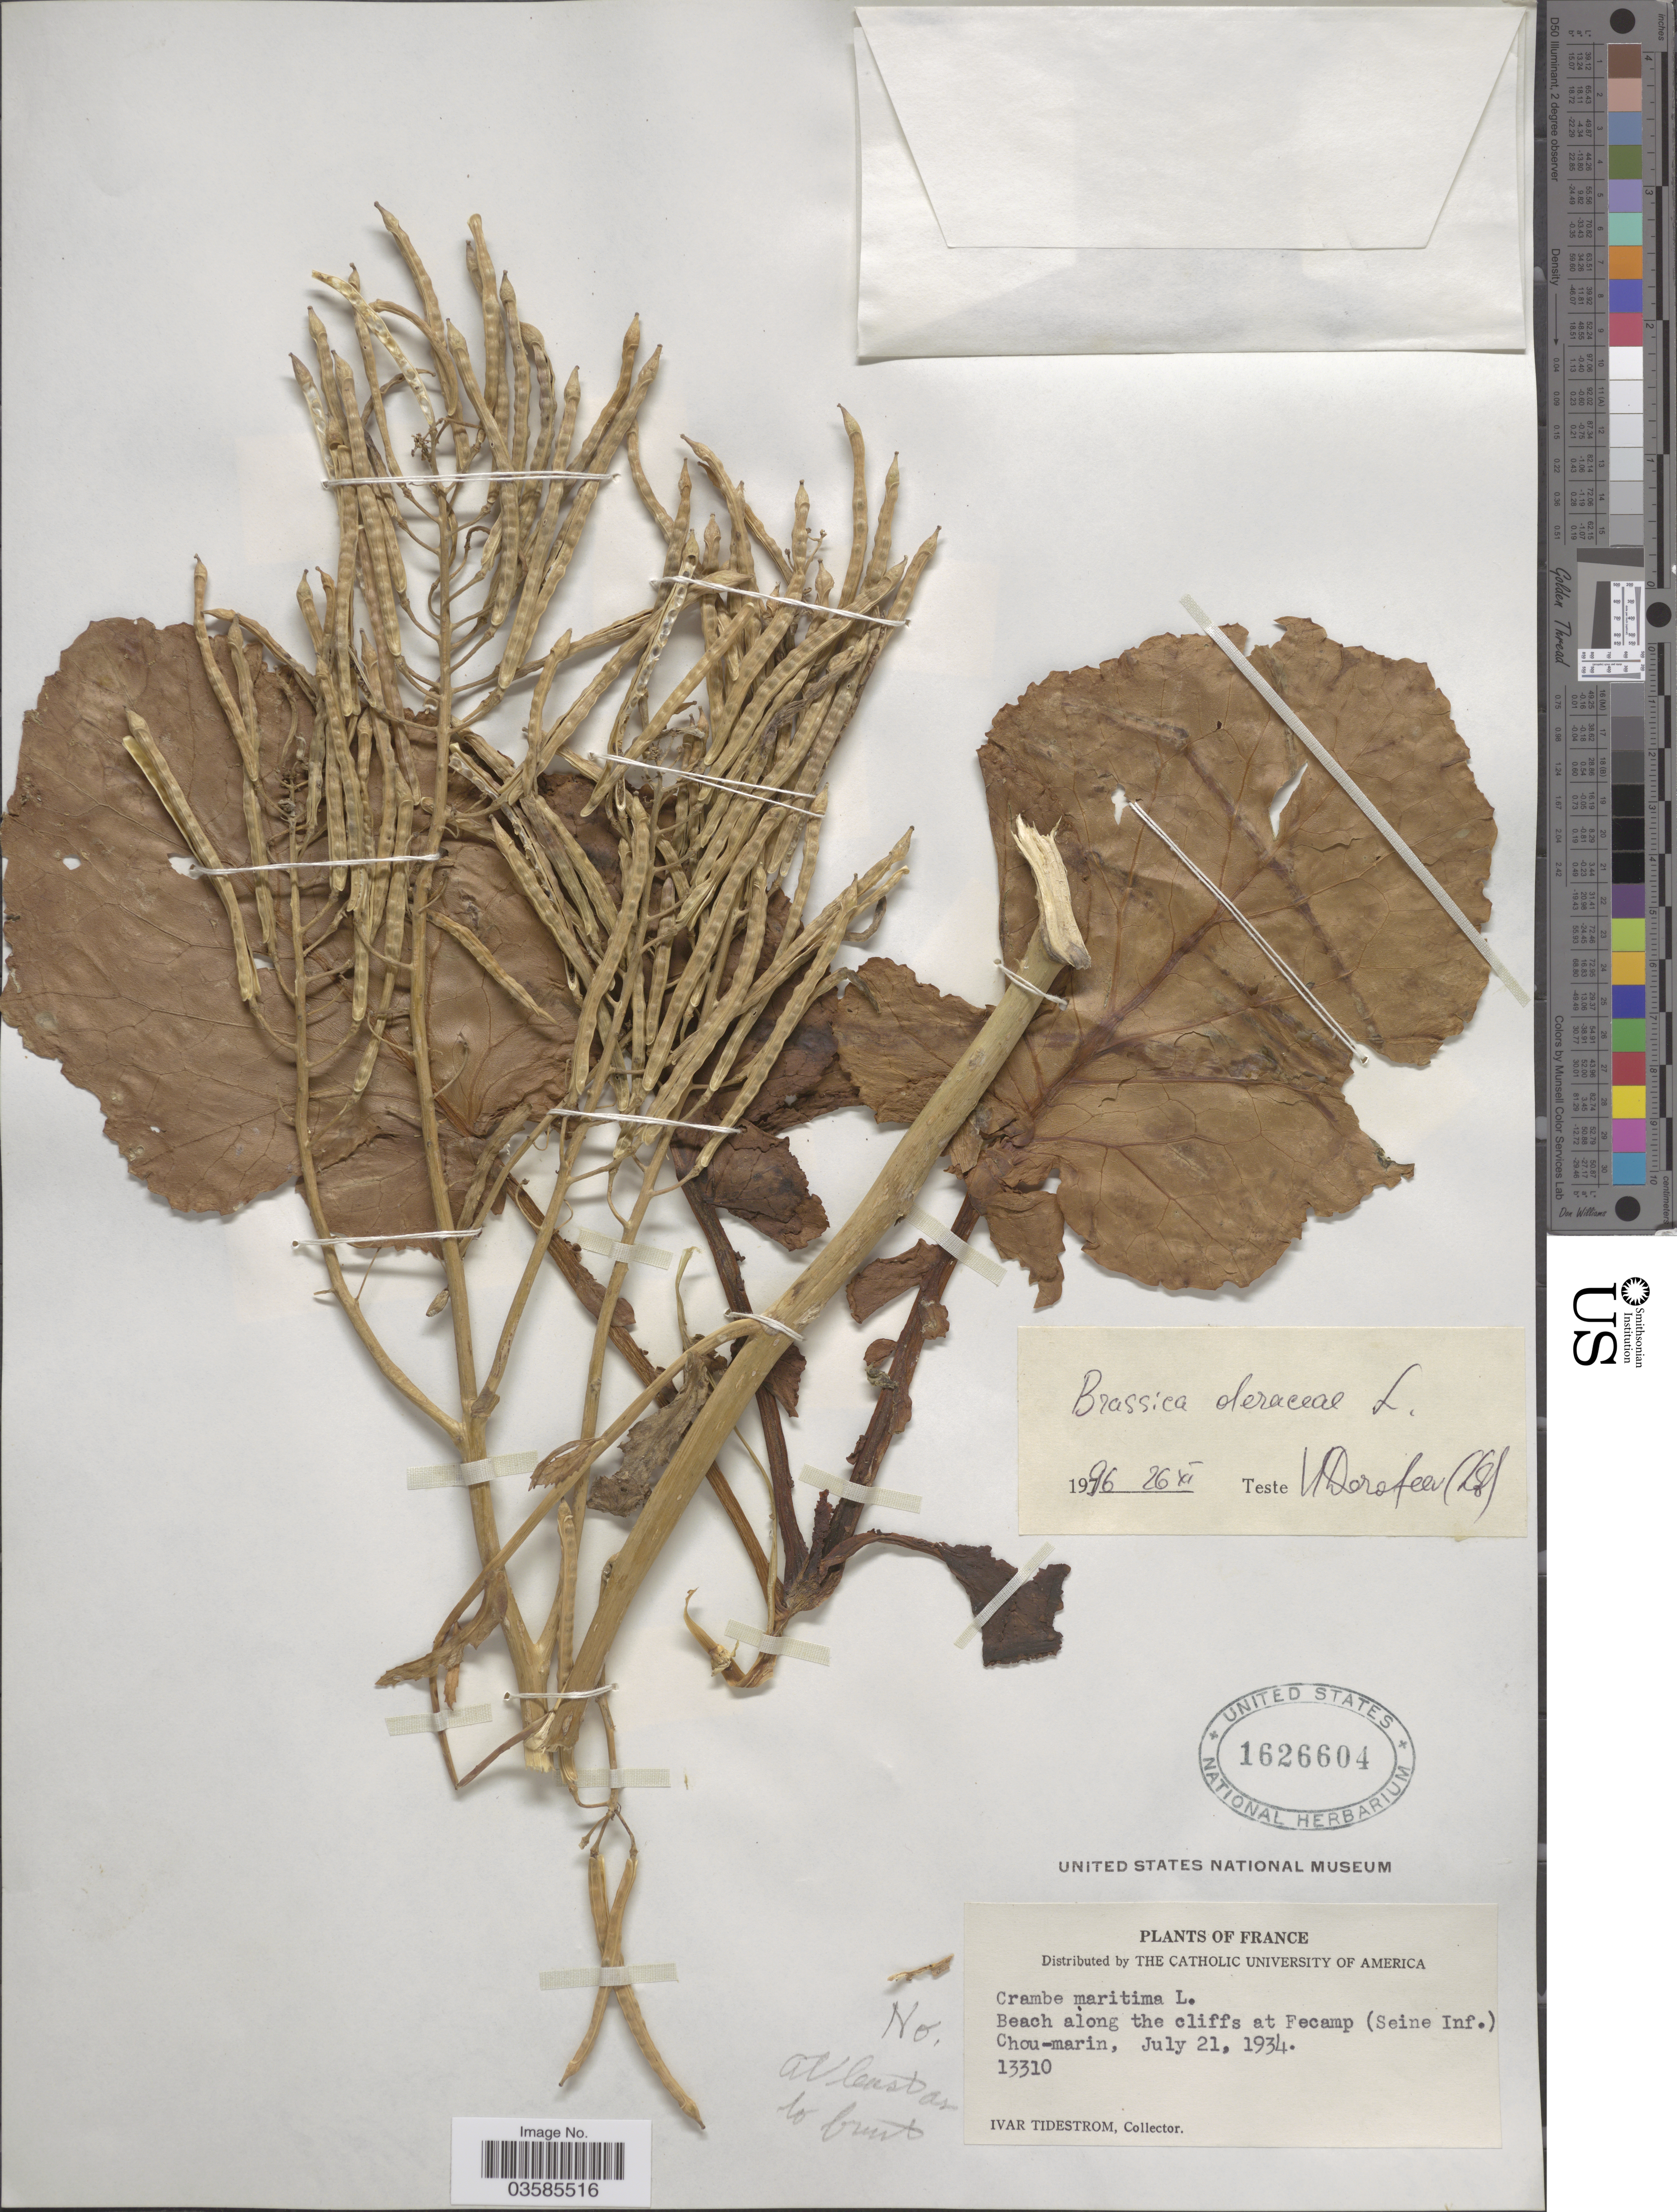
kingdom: Plantae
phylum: Tracheophyta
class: Magnoliopsida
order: Brassicales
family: Brassicaceae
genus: Brassica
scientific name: Brassica oleracea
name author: L.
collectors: I. F. Tidestrom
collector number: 13310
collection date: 1934-07-21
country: France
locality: Beach along the cliffs at Fecamp (Seine Inf.) Chou-marin.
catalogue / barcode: US 1626604